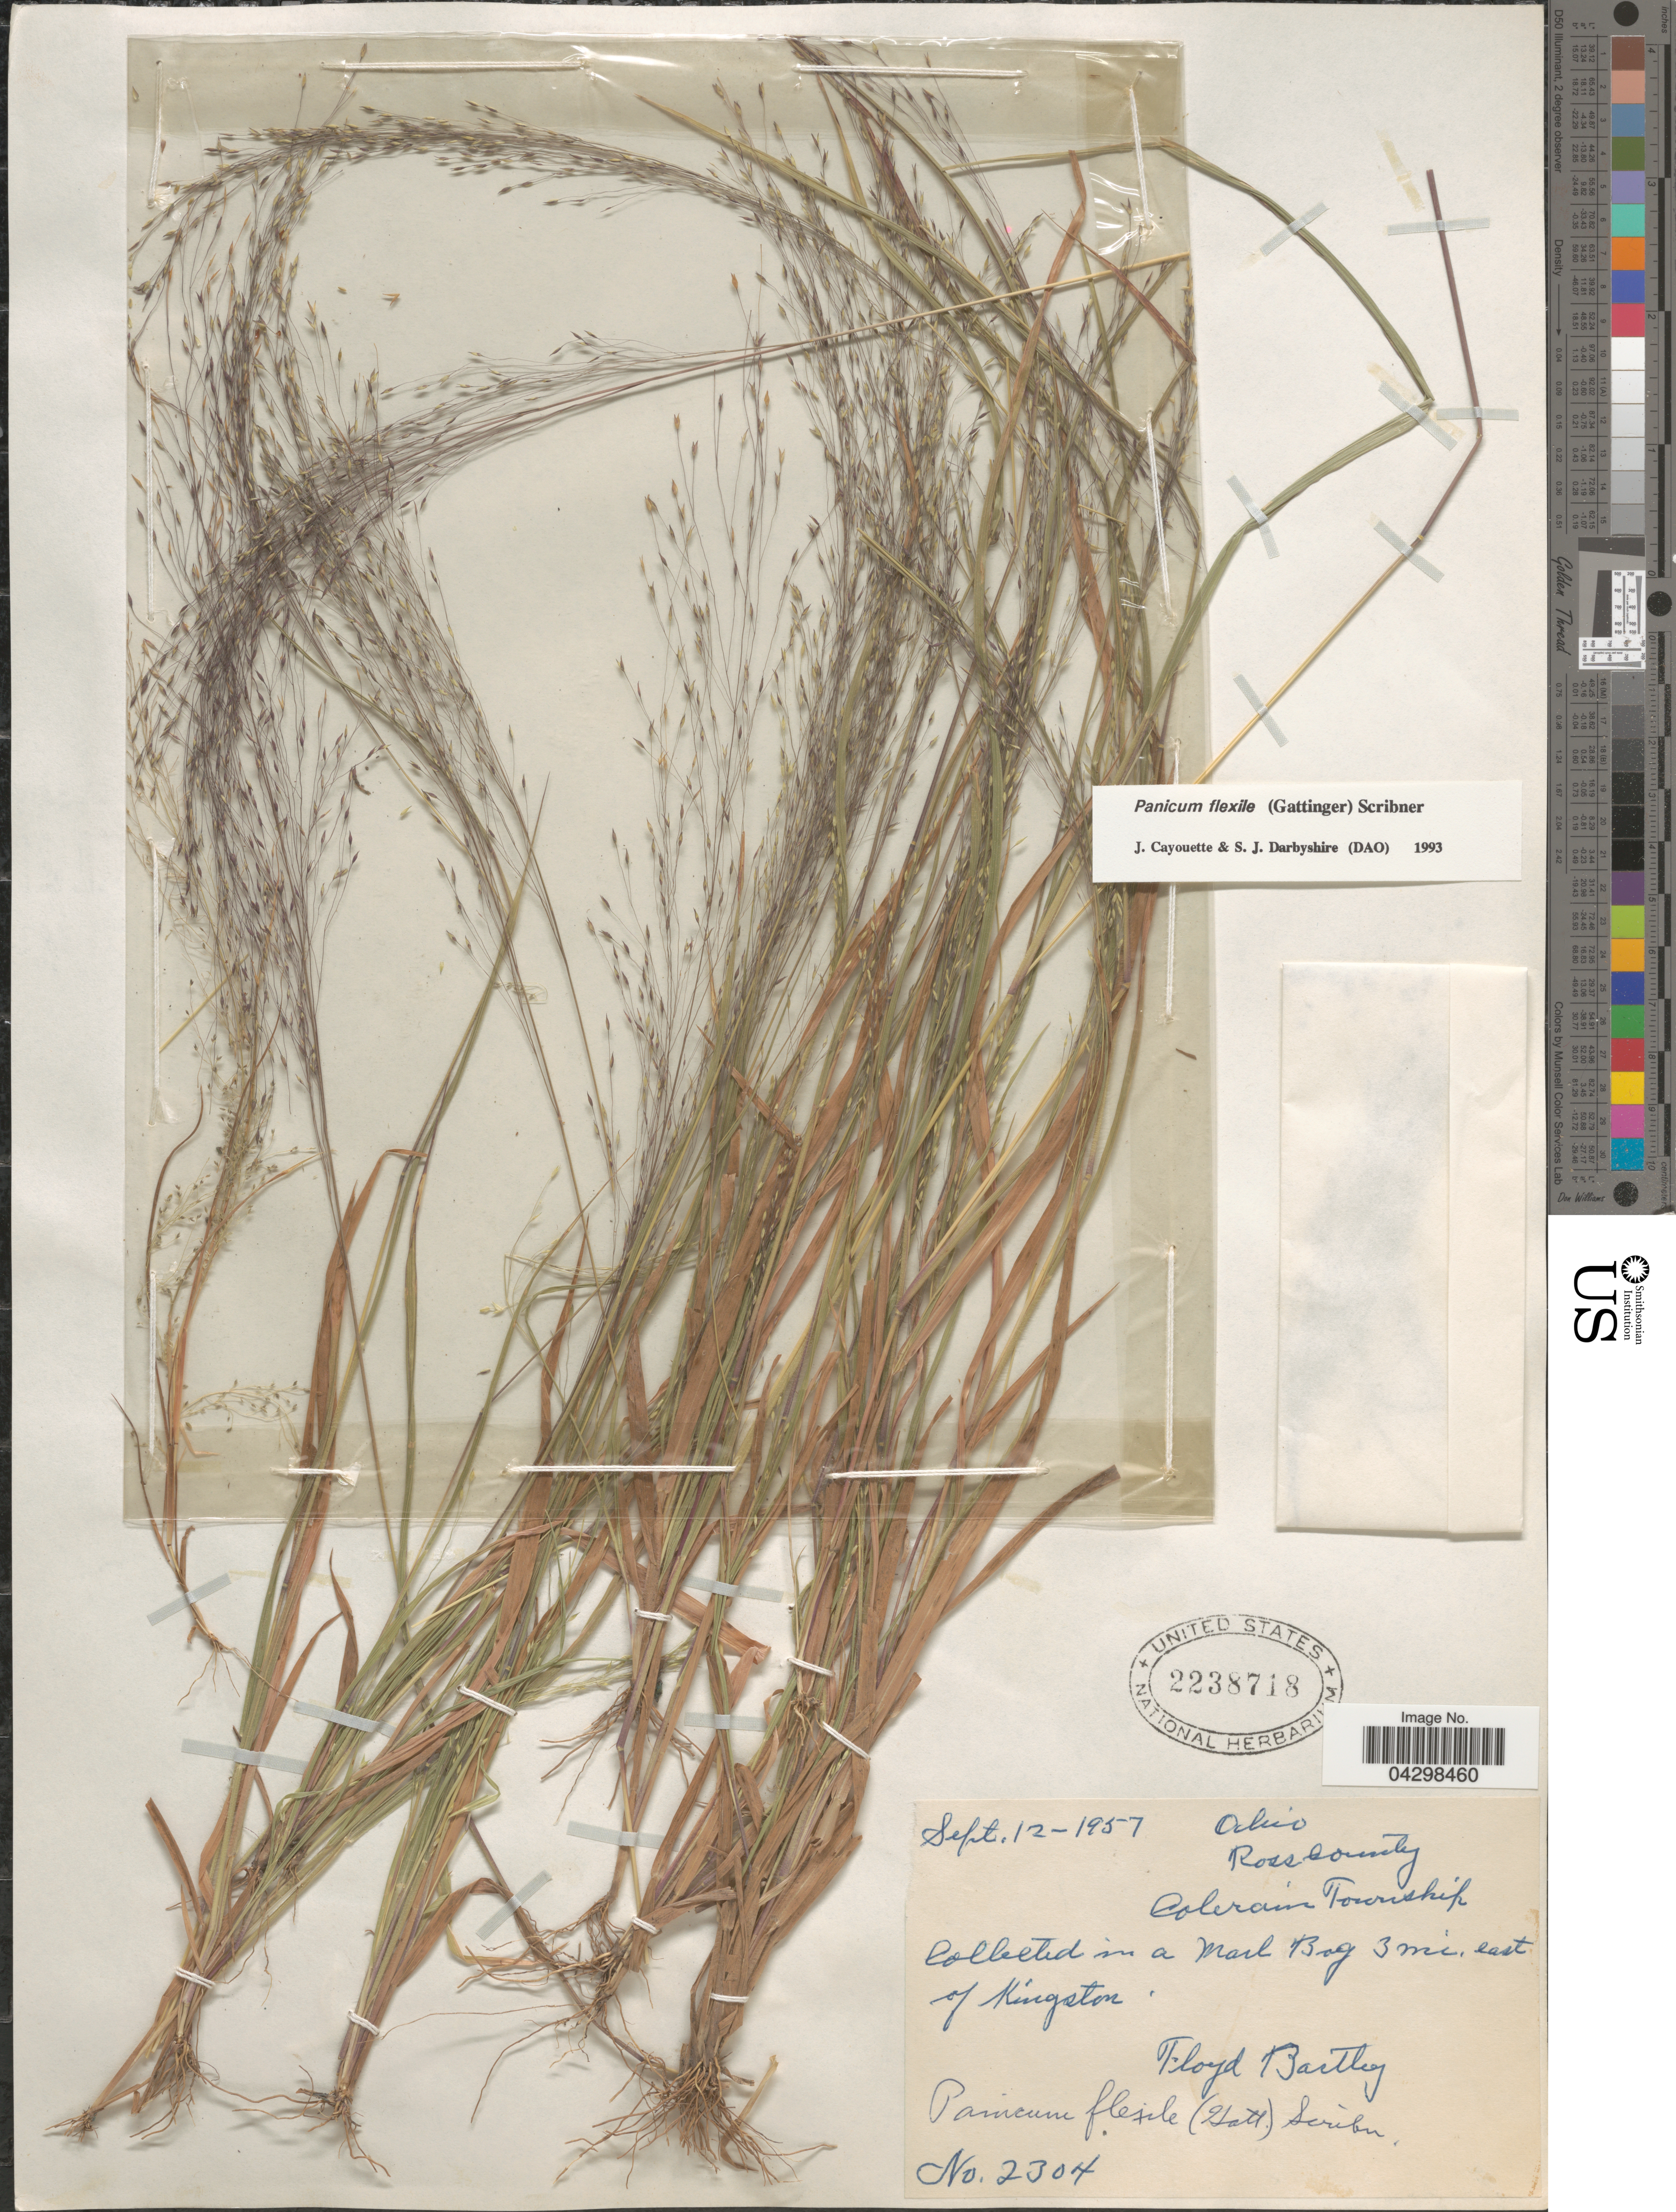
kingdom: Plantae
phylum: Tracheophyta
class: Liliopsida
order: Poales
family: Poaceae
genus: Panicum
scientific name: Panicum flexile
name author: (Gatt.) Scribn.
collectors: F. Bartley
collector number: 2304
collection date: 1957-09-12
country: United States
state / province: Ohio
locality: Ross County. Colerain Township. In a Marl Bog 3 mi. east of Kingston.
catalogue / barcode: US 2238718